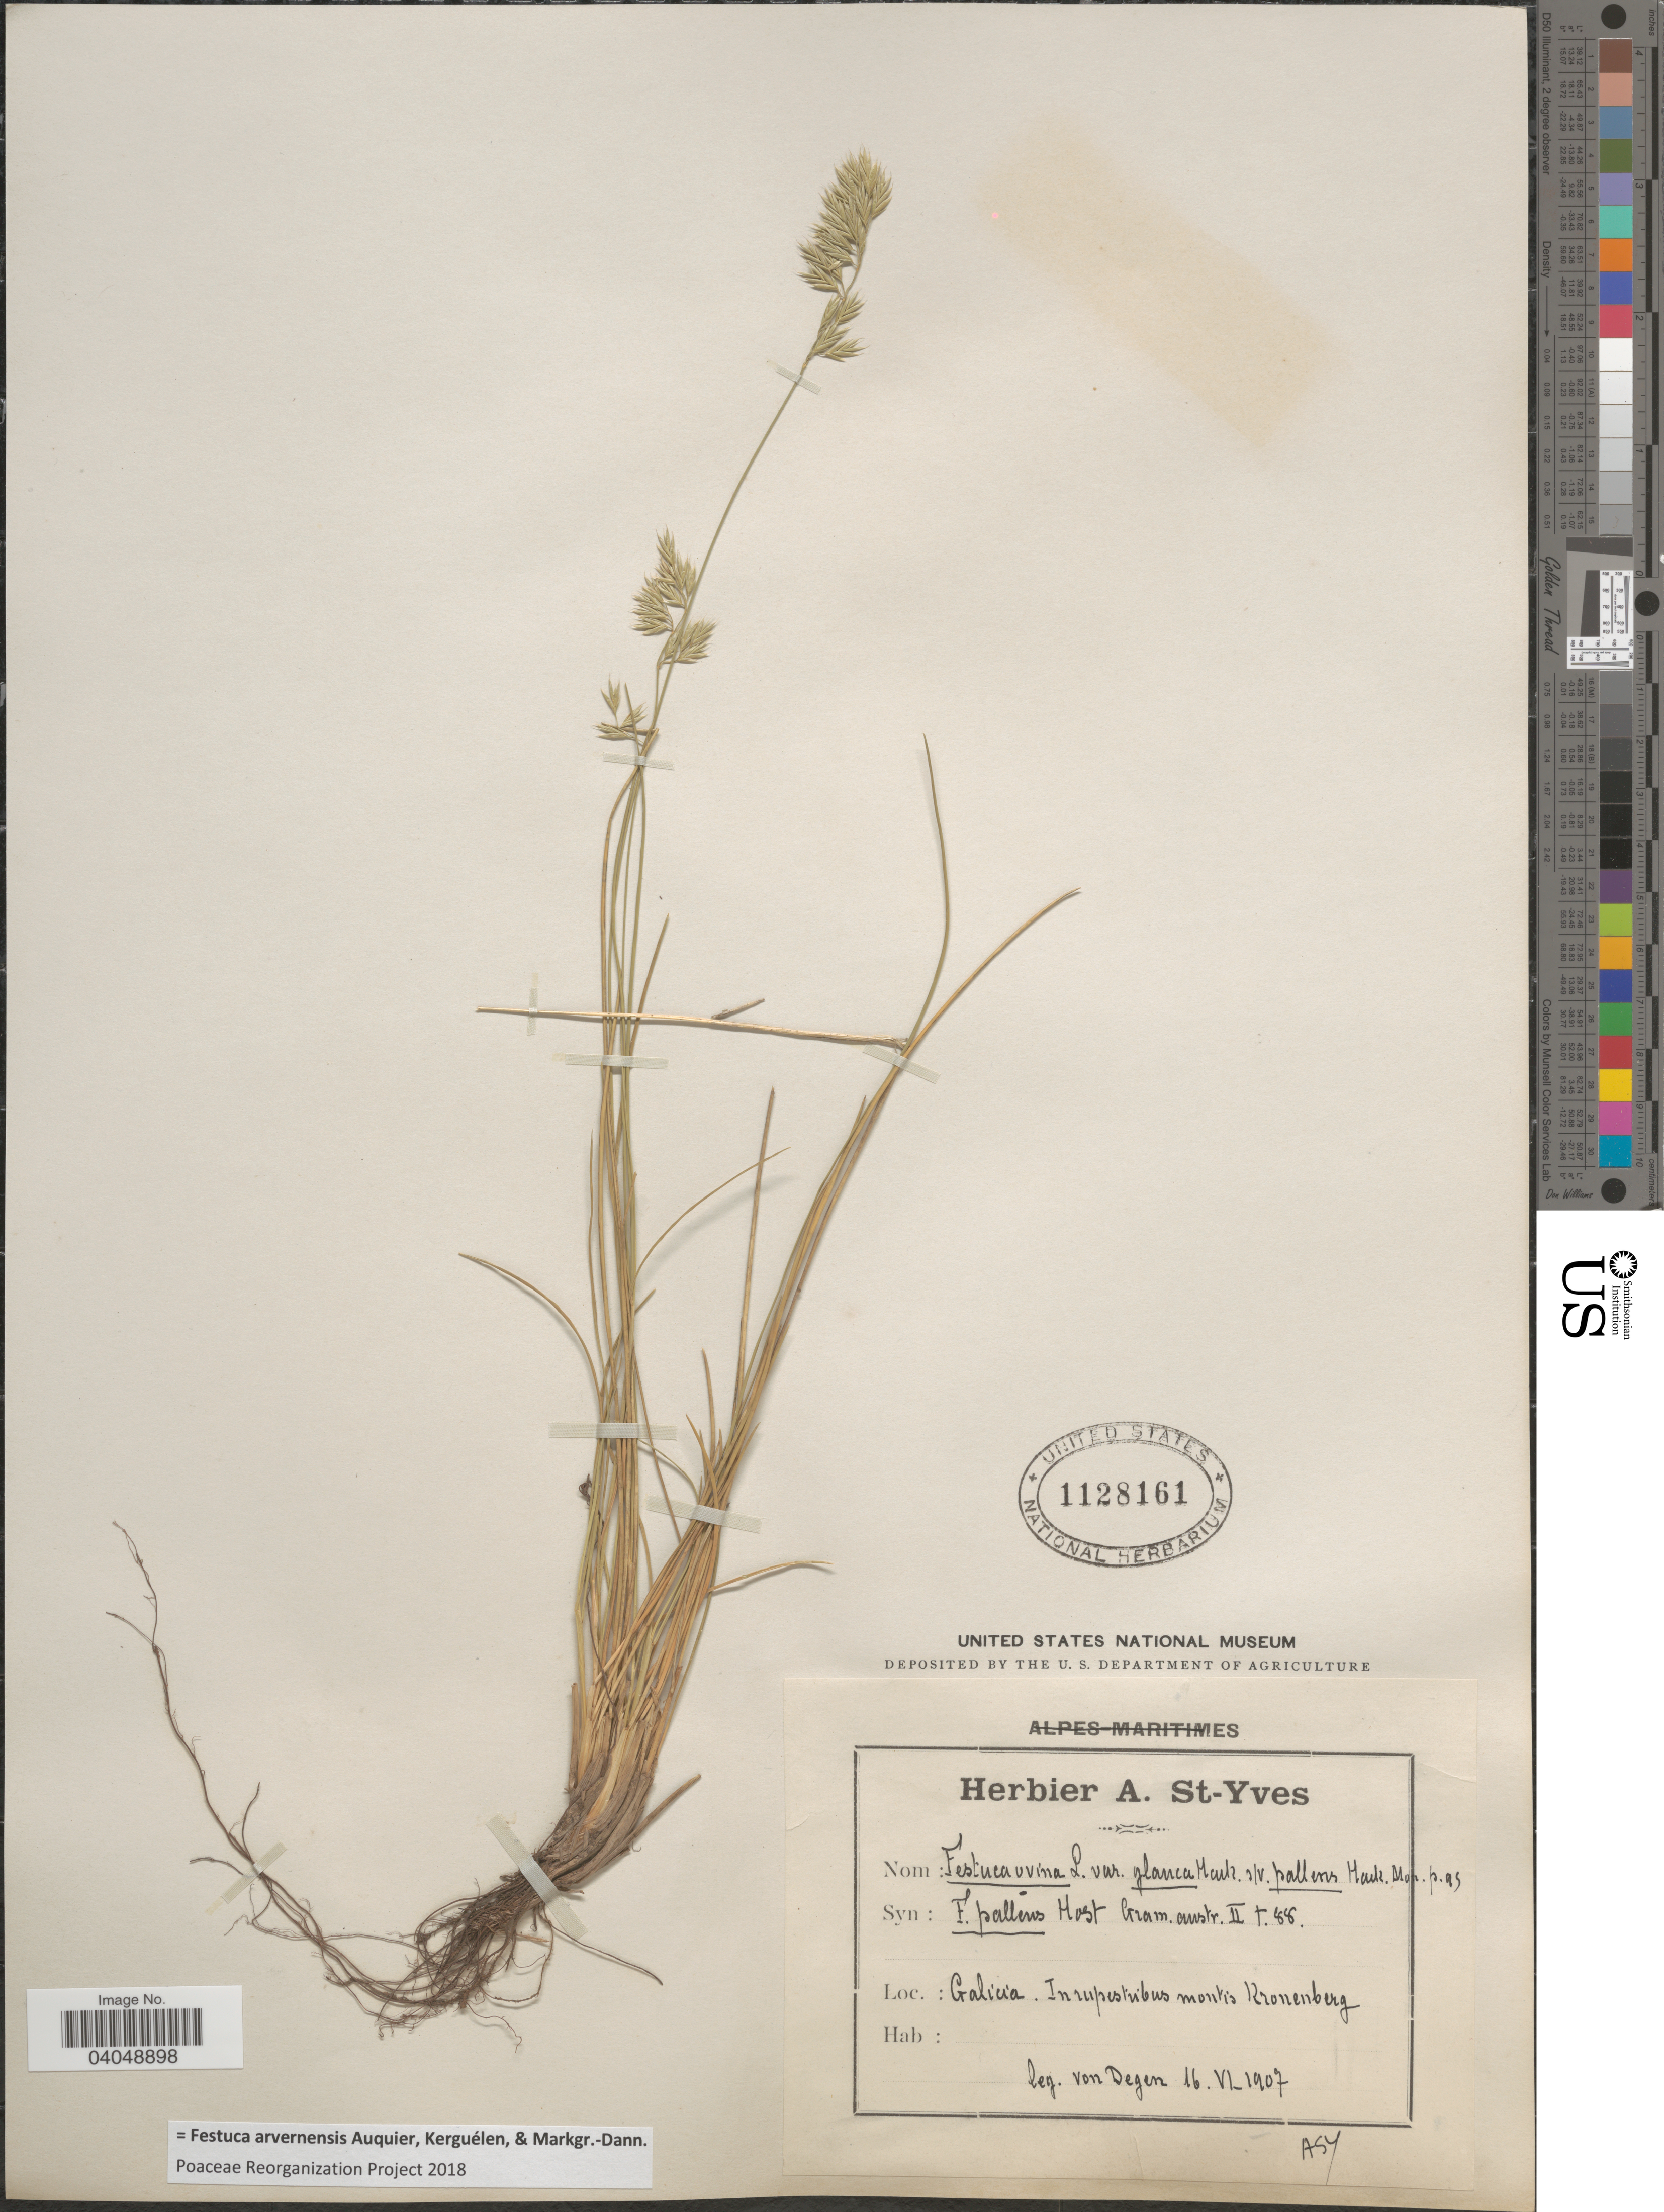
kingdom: Plantae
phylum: Tracheophyta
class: Liliopsida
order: Poales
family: Poaceae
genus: Festuca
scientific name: Festuca arvernensis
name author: Auquier et al.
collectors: Von Degen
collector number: AS7*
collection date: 1907-06-16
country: Spain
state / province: Galicia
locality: In rupestribus montis Kronenberg.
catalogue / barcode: US 1128161